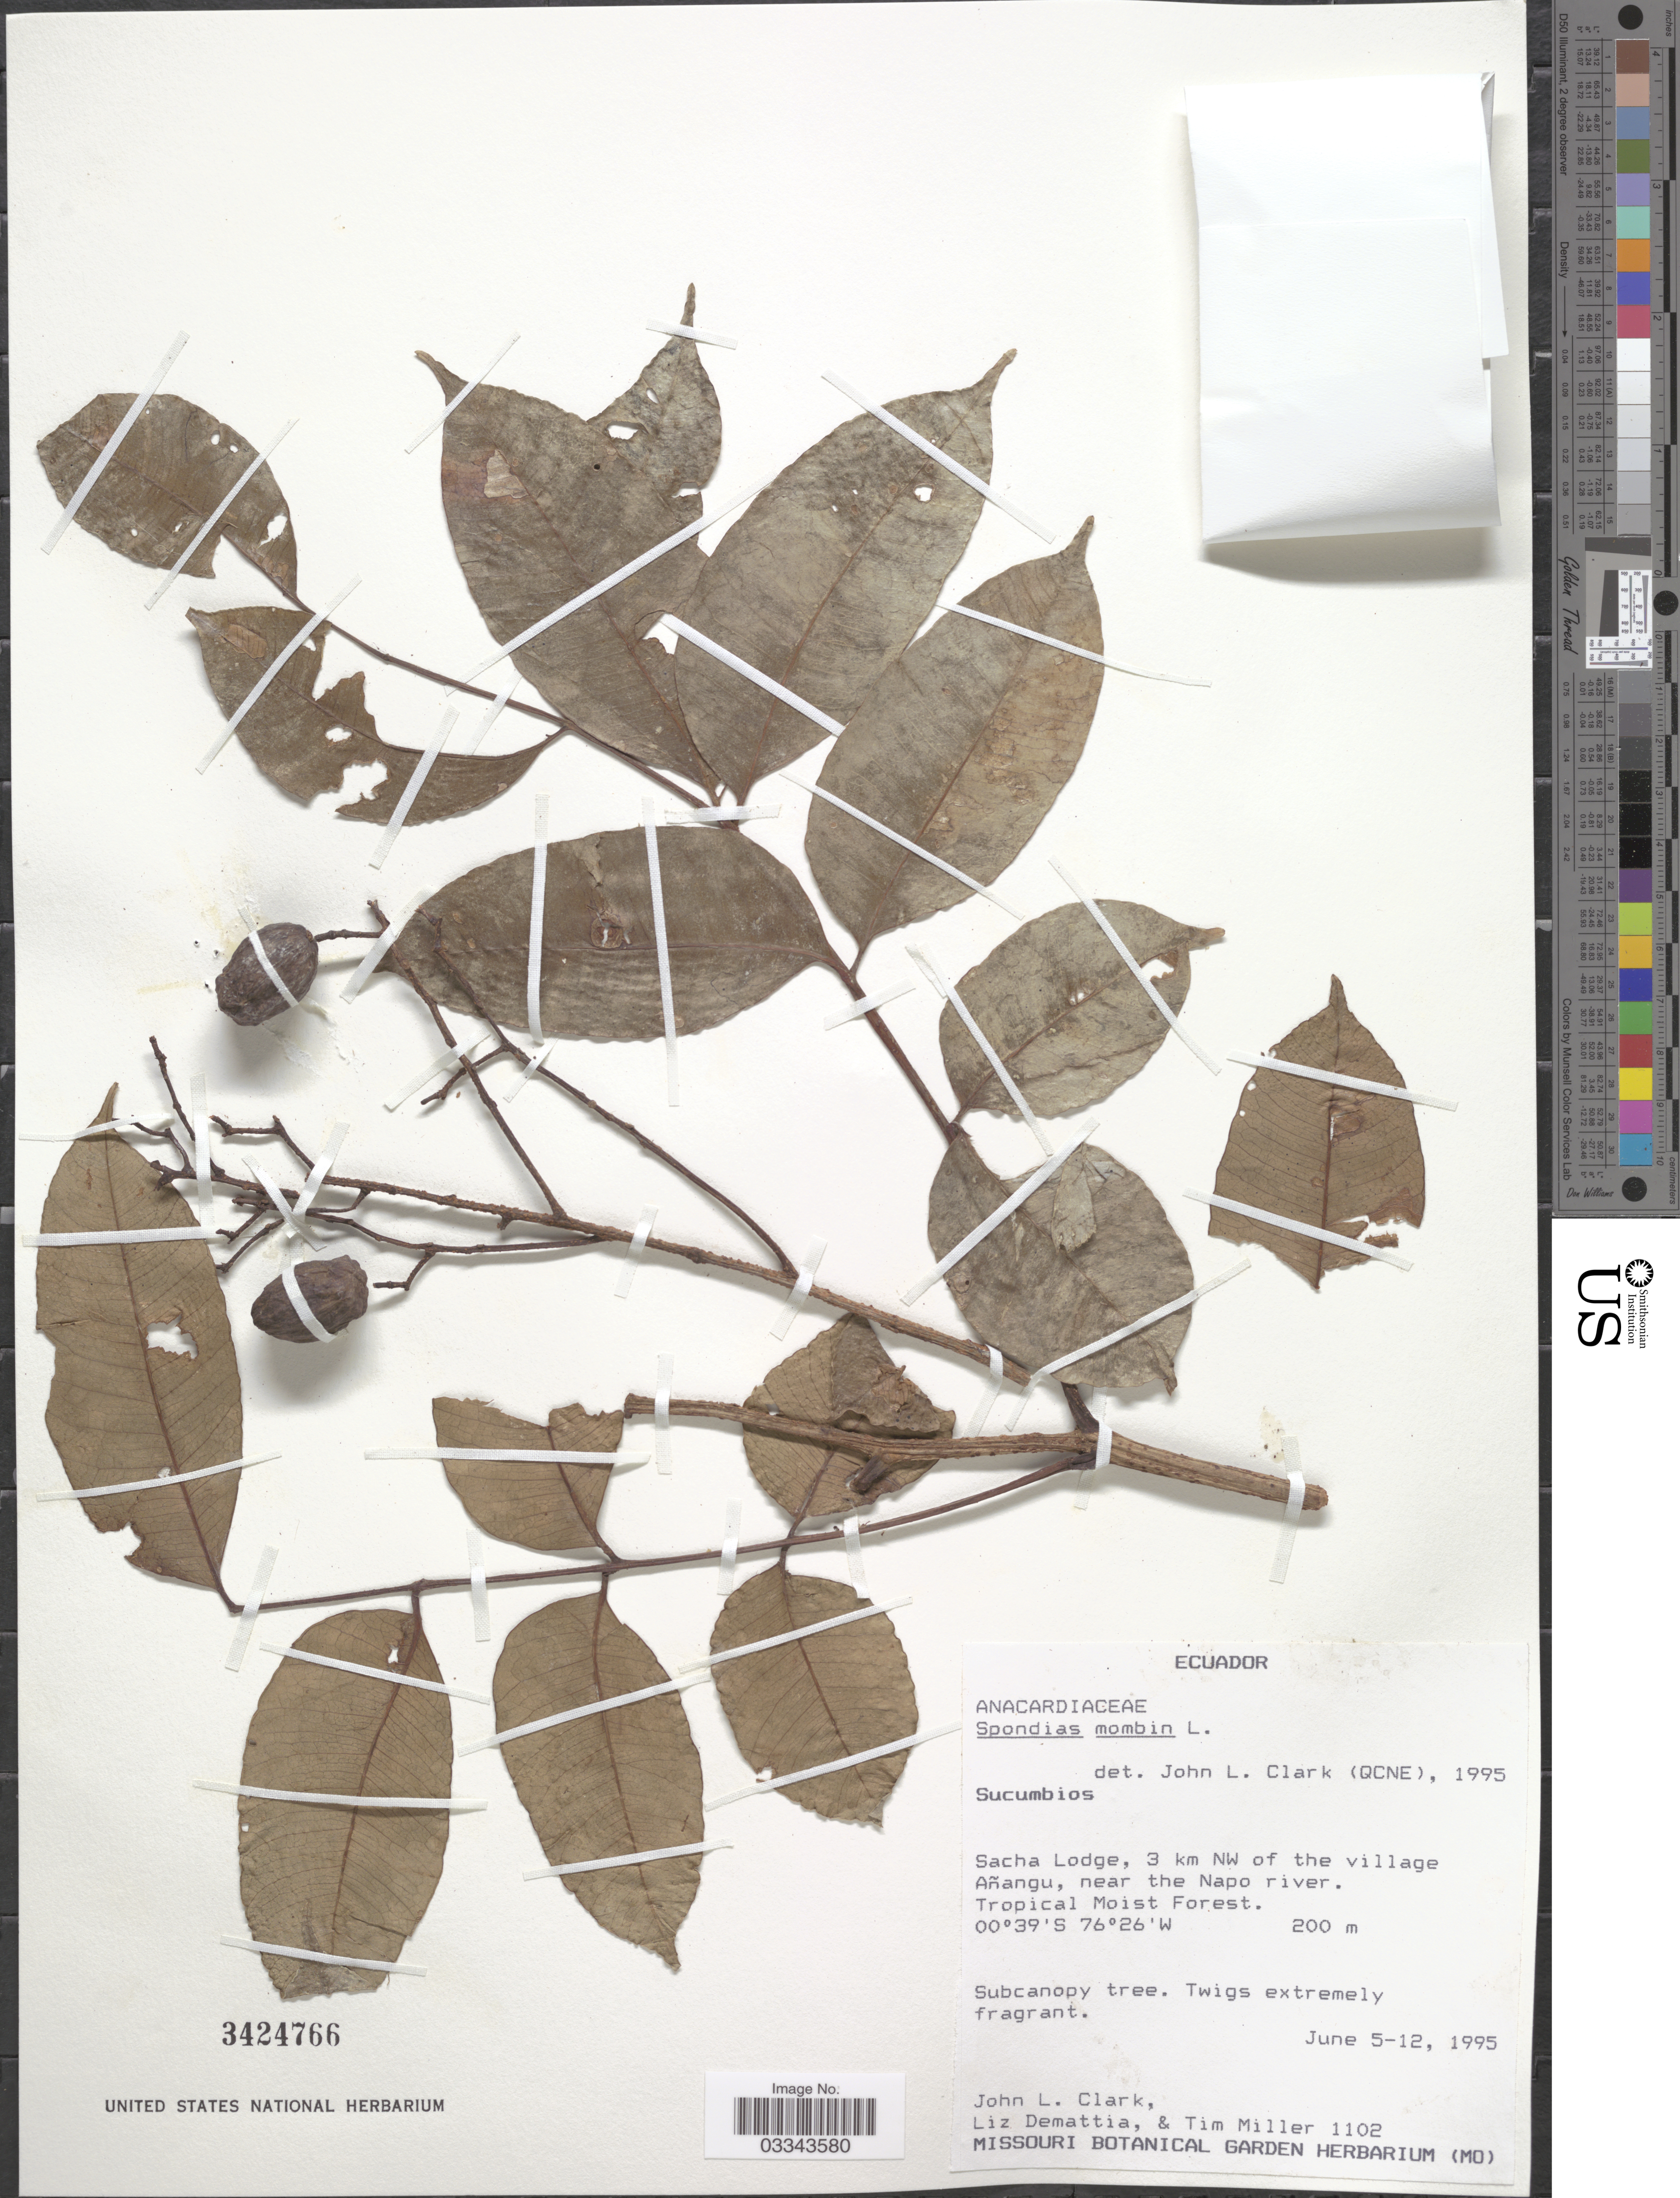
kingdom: Plantae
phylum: Tracheophyta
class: Magnoliopsida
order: Sapindales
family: Anacardiaceae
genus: Spondias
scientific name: Spondias mombin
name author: L.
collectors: J. L. Clark, L. Demattia & T. Miller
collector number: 1102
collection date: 1995-06-05/1995-06-12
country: Ecuador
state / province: Sucumbíos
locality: Sacha Lodge, 3 km NW of the village Añangu, near the Napo river.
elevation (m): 200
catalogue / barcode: US 3424766